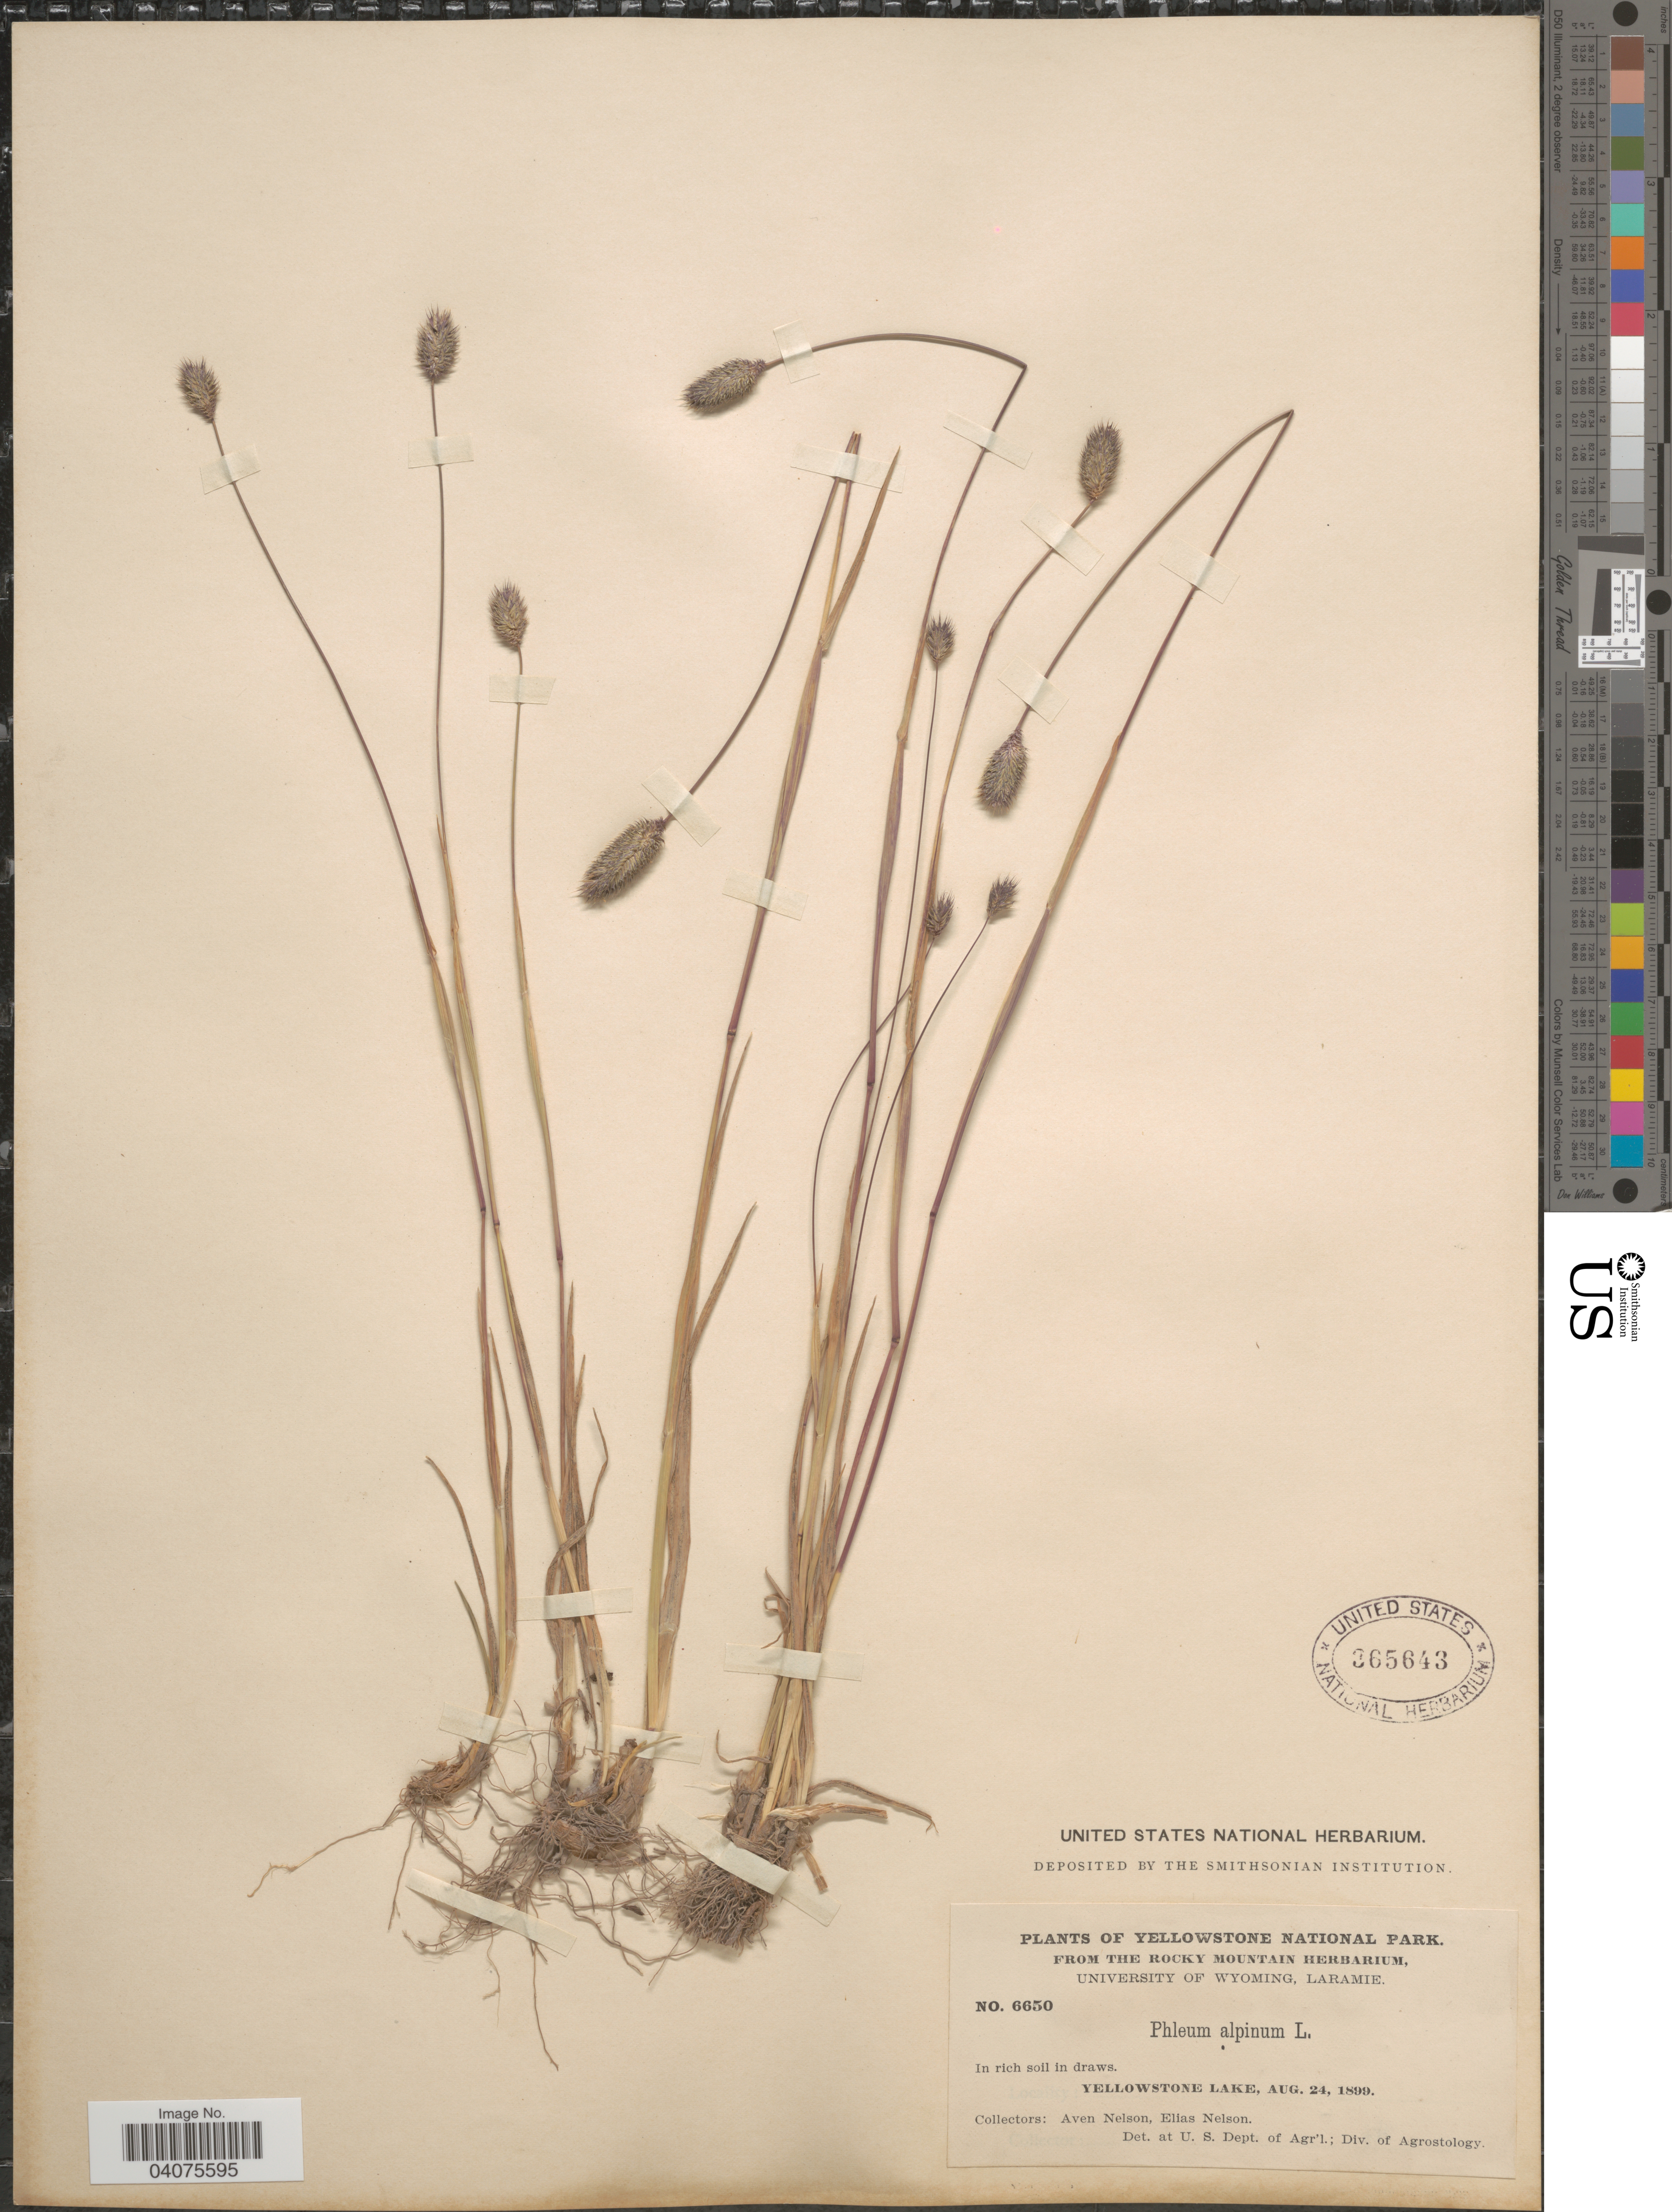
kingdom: Plantae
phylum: Tracheophyta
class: Liliopsida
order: Poales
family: Poaceae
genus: Phleum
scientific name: Phleum alpinum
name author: L.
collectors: A. Nelson & E. Nelson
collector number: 6650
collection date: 1899-08-24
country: United States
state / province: Wyoming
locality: Yellowstone National Park. Yellowstone Lake.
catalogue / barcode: US 365643